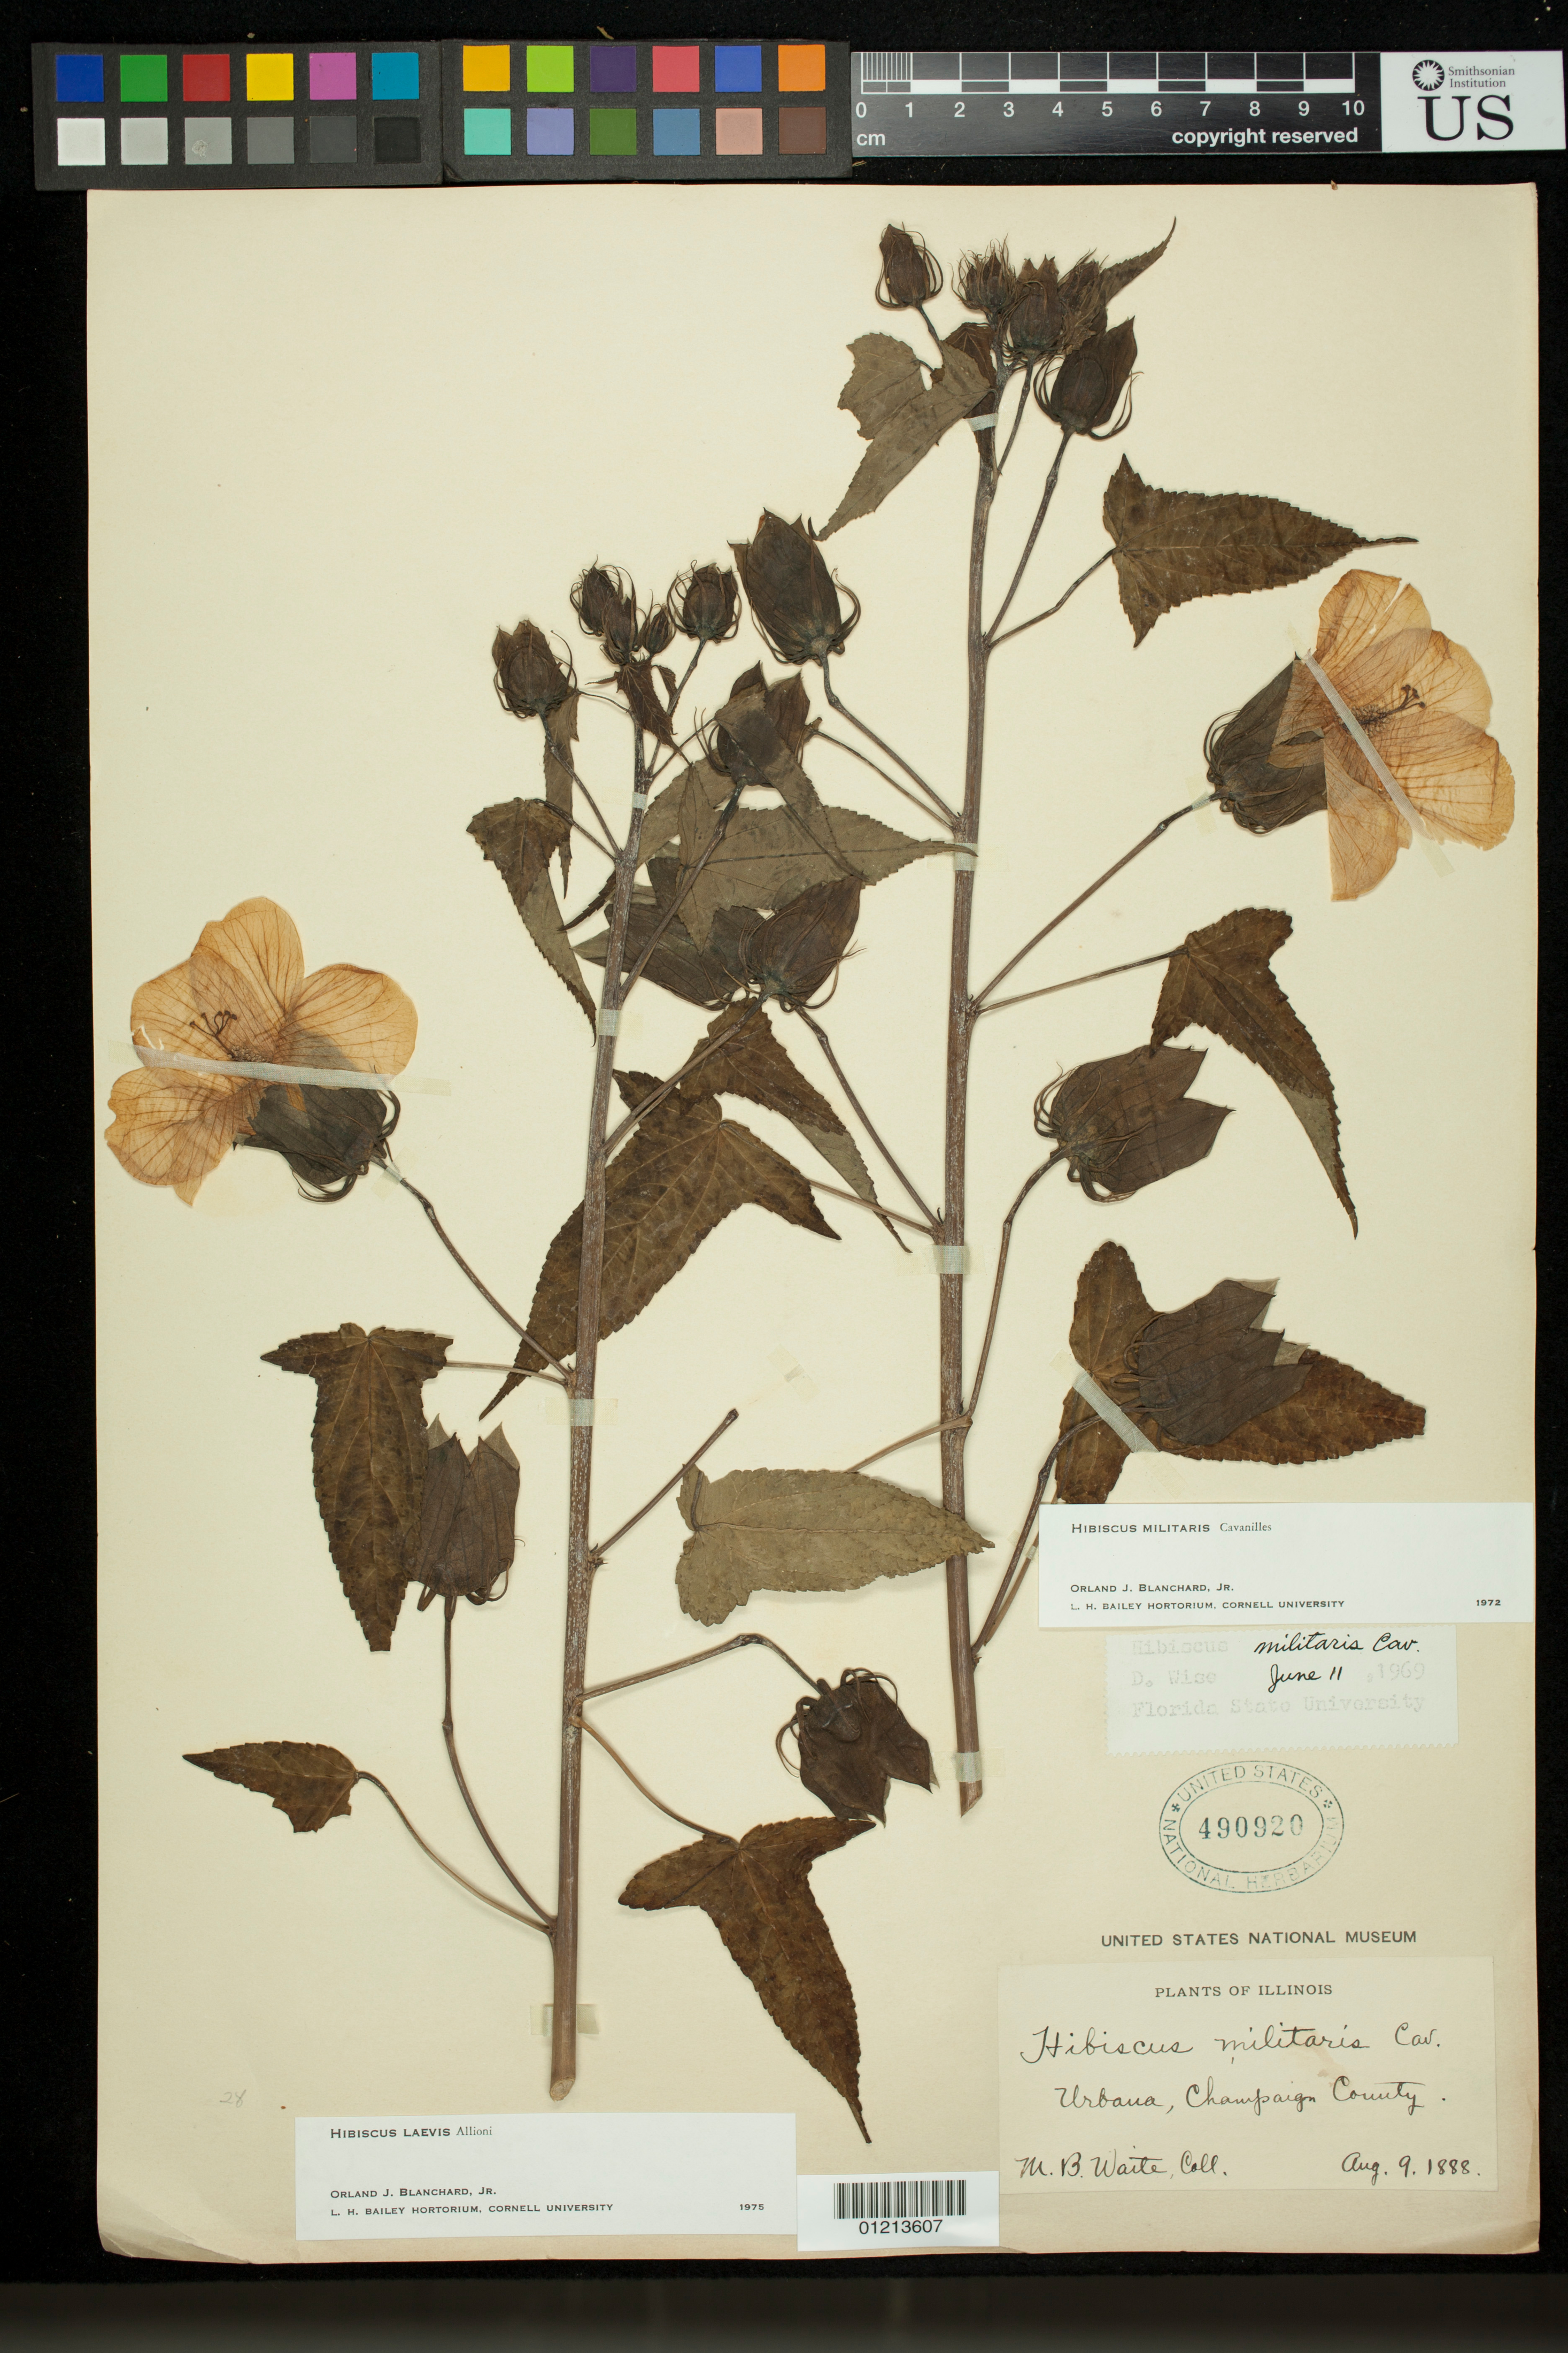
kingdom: Plantae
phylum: Tracheophyta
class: Magnoliopsida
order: Malvales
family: Malvaceae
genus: Hibiscus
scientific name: Hibiscus laevis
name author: All.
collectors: M. B. Waite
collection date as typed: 09 Aug 1888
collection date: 1888-08-09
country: United States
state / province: Illinois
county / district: Champaign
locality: Urbana, Champaign County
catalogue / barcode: US 490920